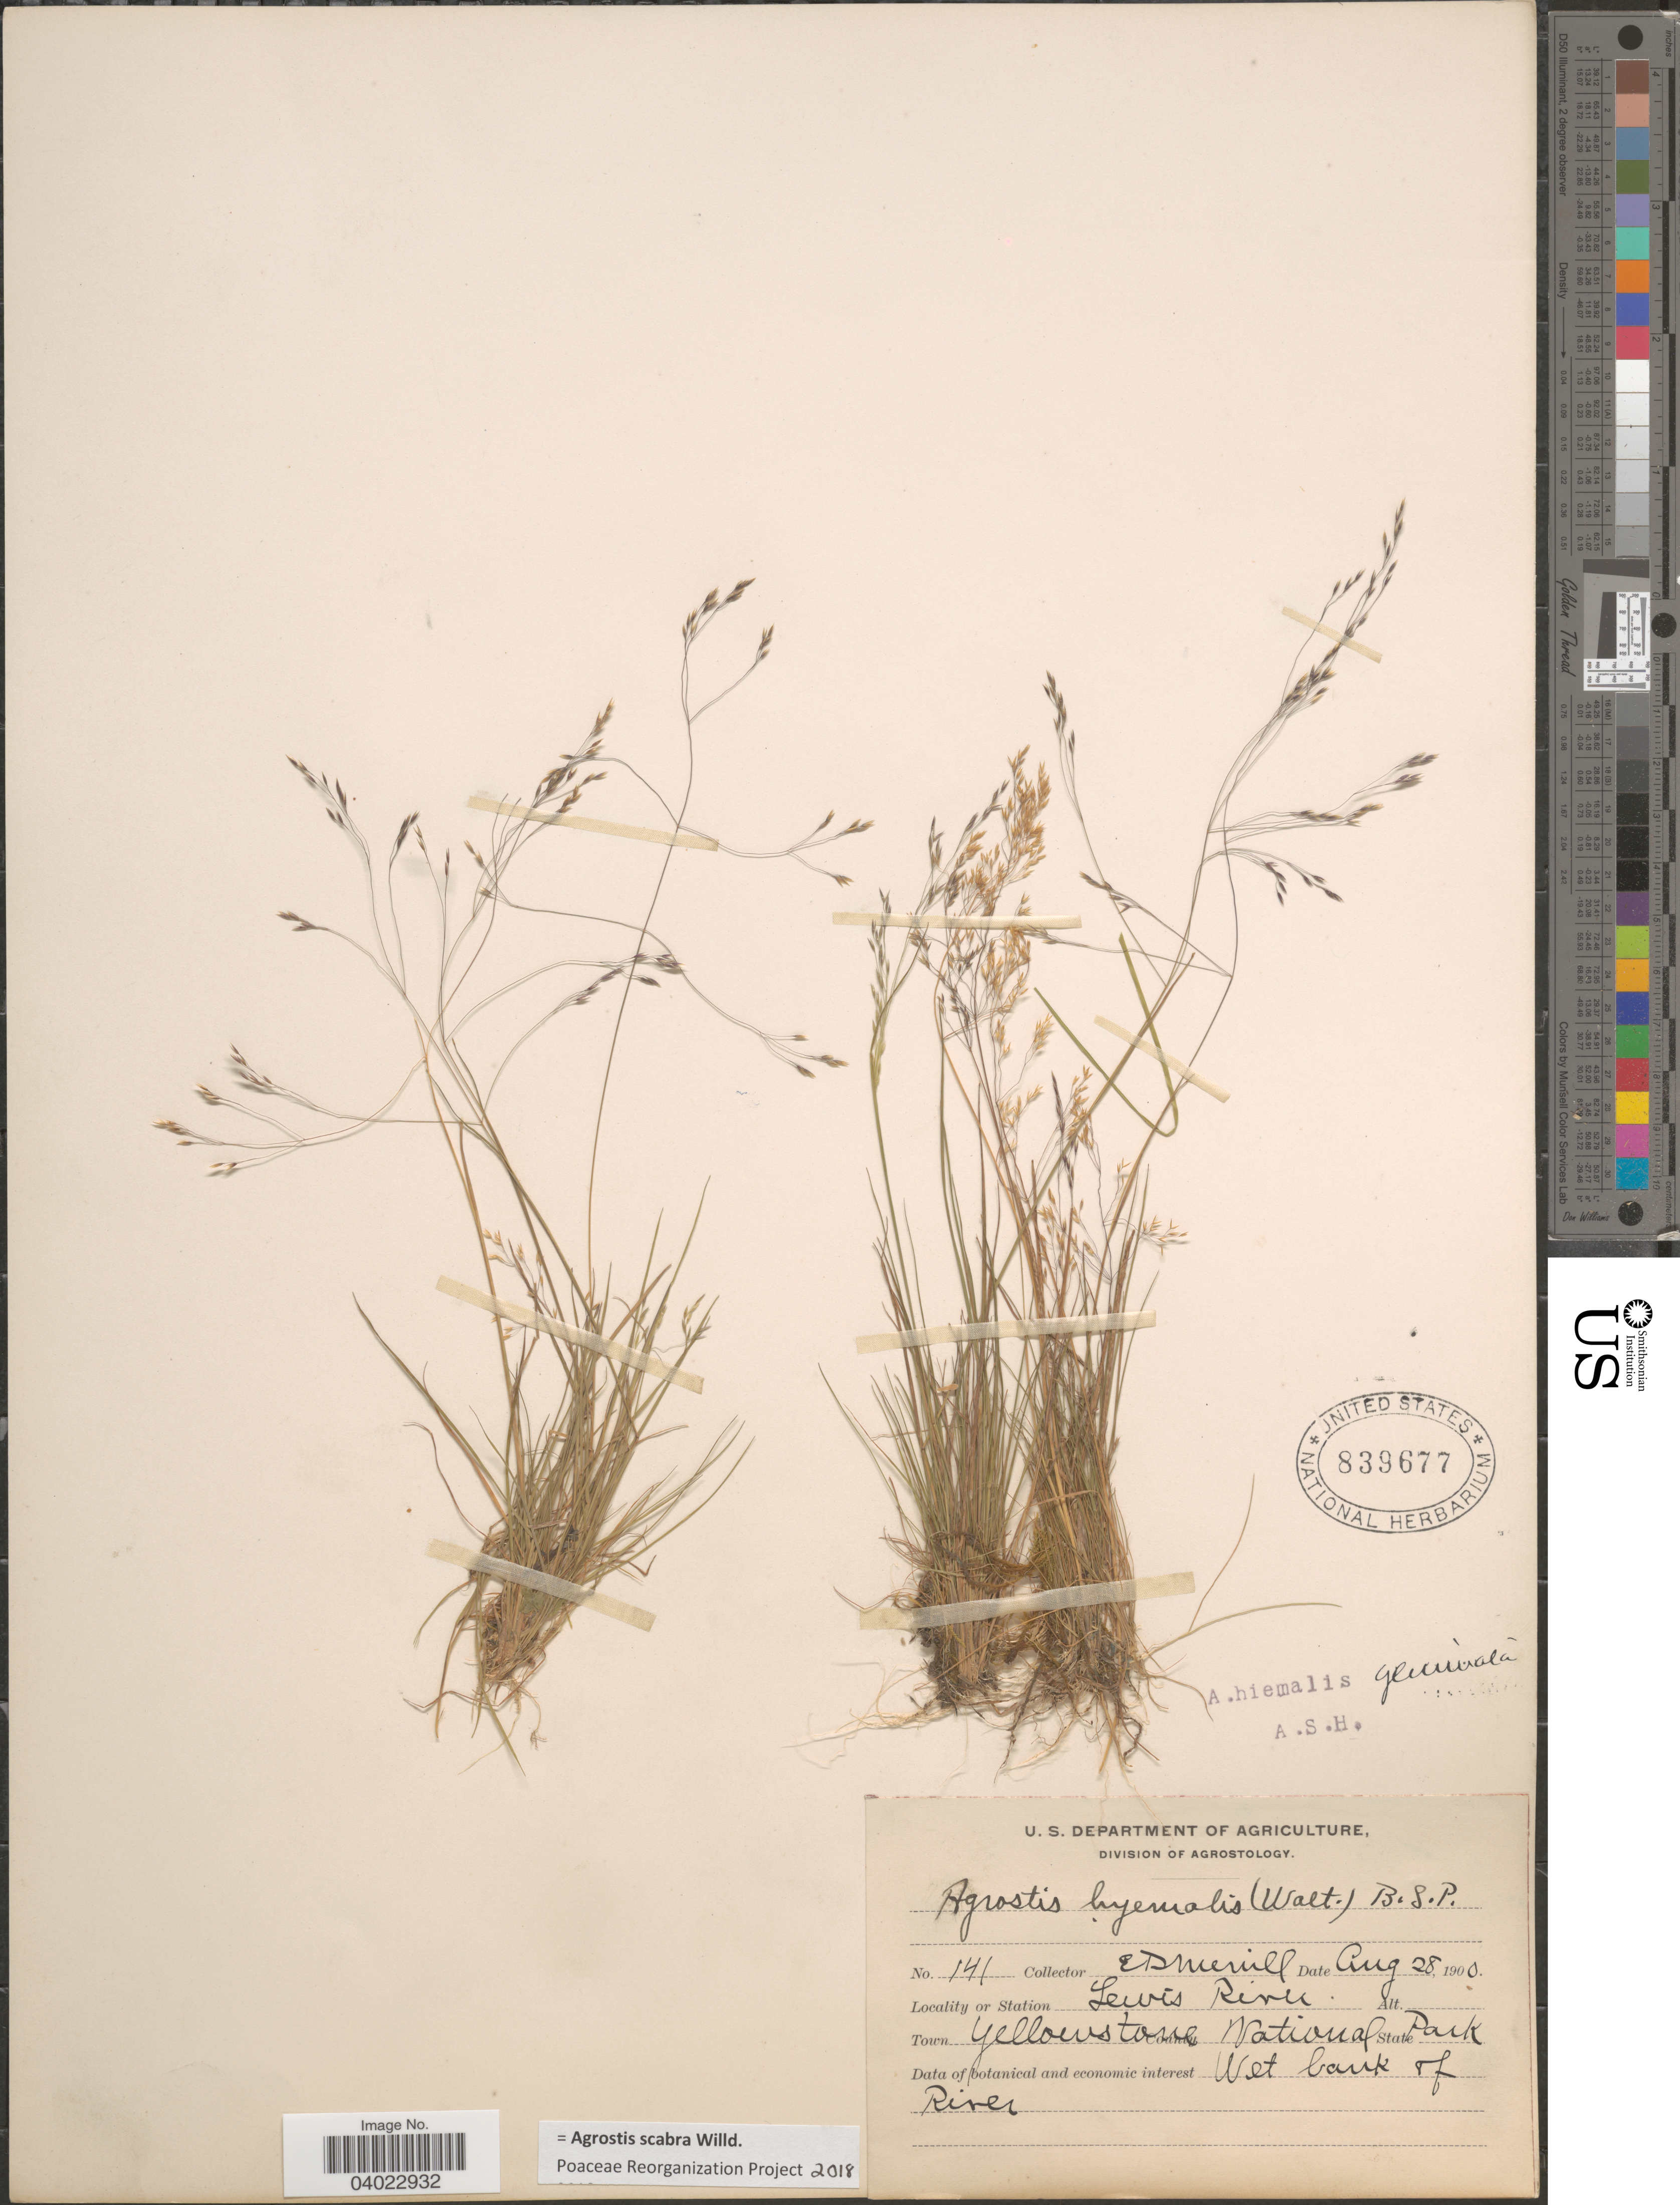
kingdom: Plantae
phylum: Tracheophyta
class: Liliopsida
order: Poales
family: Poaceae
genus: Agrostis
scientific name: Agrostis scabra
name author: Willd.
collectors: E. D. Merrill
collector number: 141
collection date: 1900-08-28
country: United States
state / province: Wyoming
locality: Station Lewis River. Town Yellowstone National Park.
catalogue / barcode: US 839677